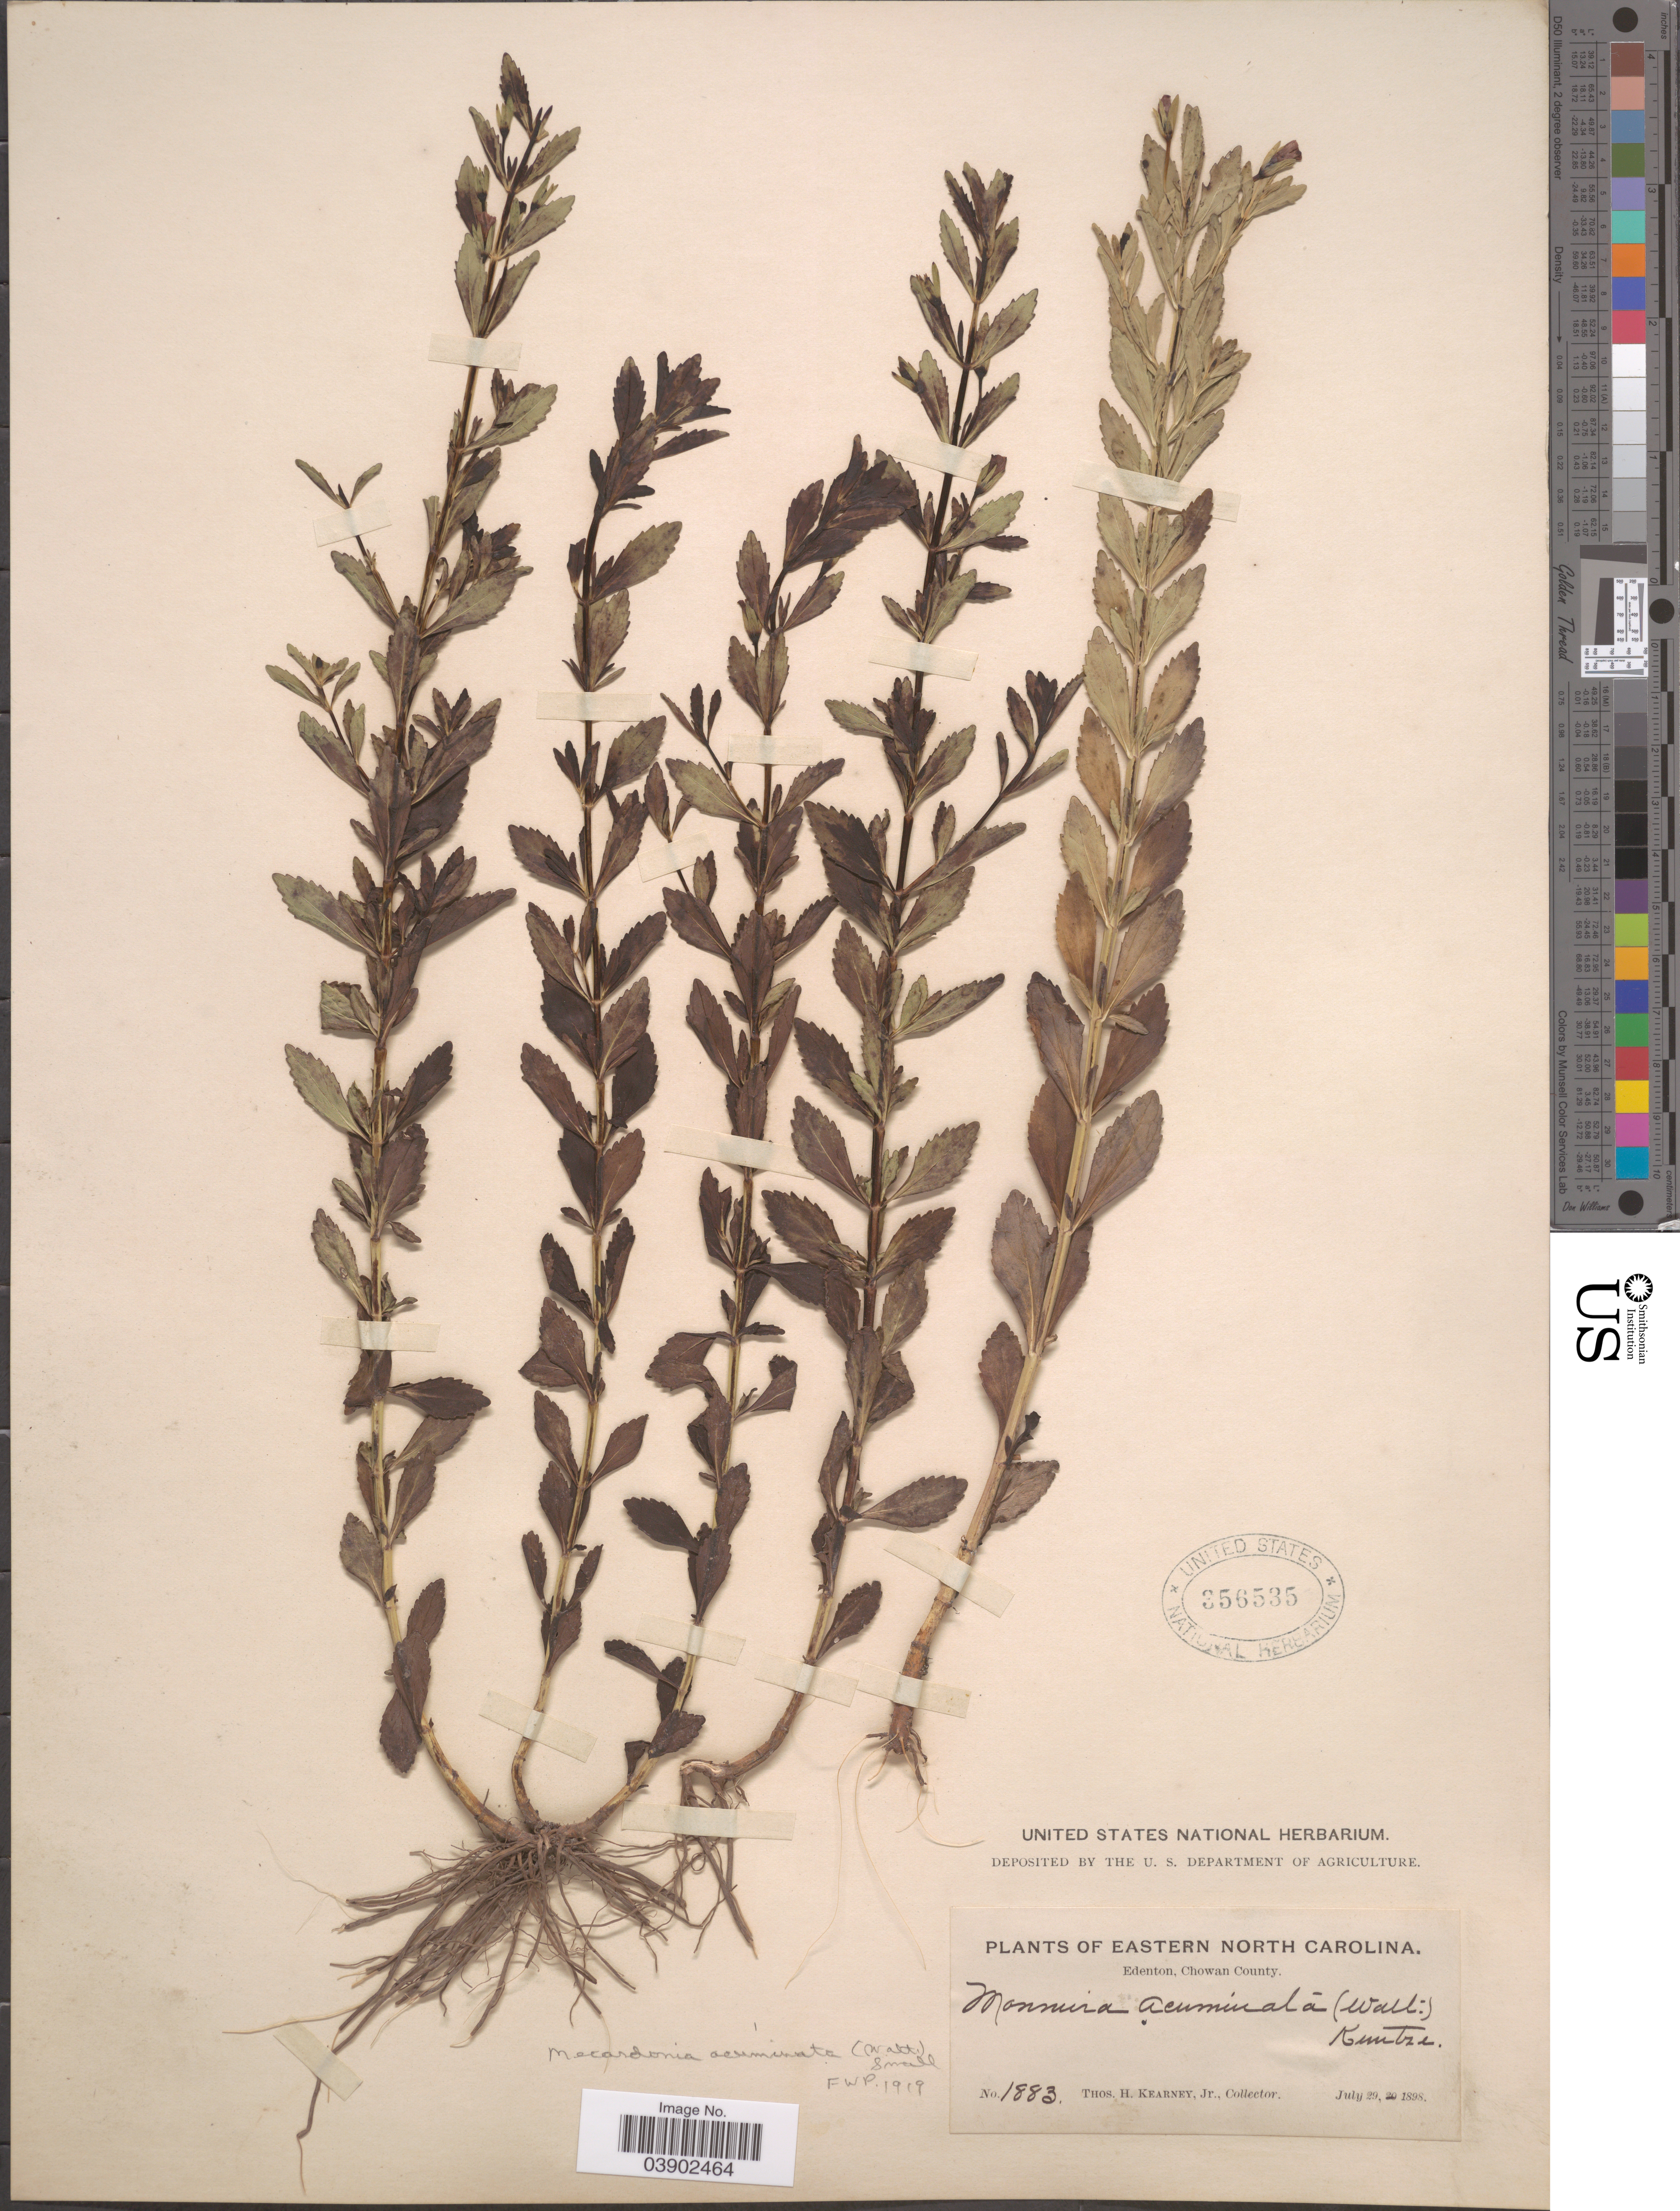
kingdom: Plantae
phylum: Tracheophyta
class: Magnoliopsida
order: Lamiales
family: Plantaginaceae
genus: Mecardonia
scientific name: Mecardonia acuminata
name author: (Walter) Small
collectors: T. H. Kearney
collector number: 1883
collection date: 1898-07-29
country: United States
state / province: North Carolina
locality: Eastern North Carolina. Edenton, Chowan County.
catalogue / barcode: US 356535